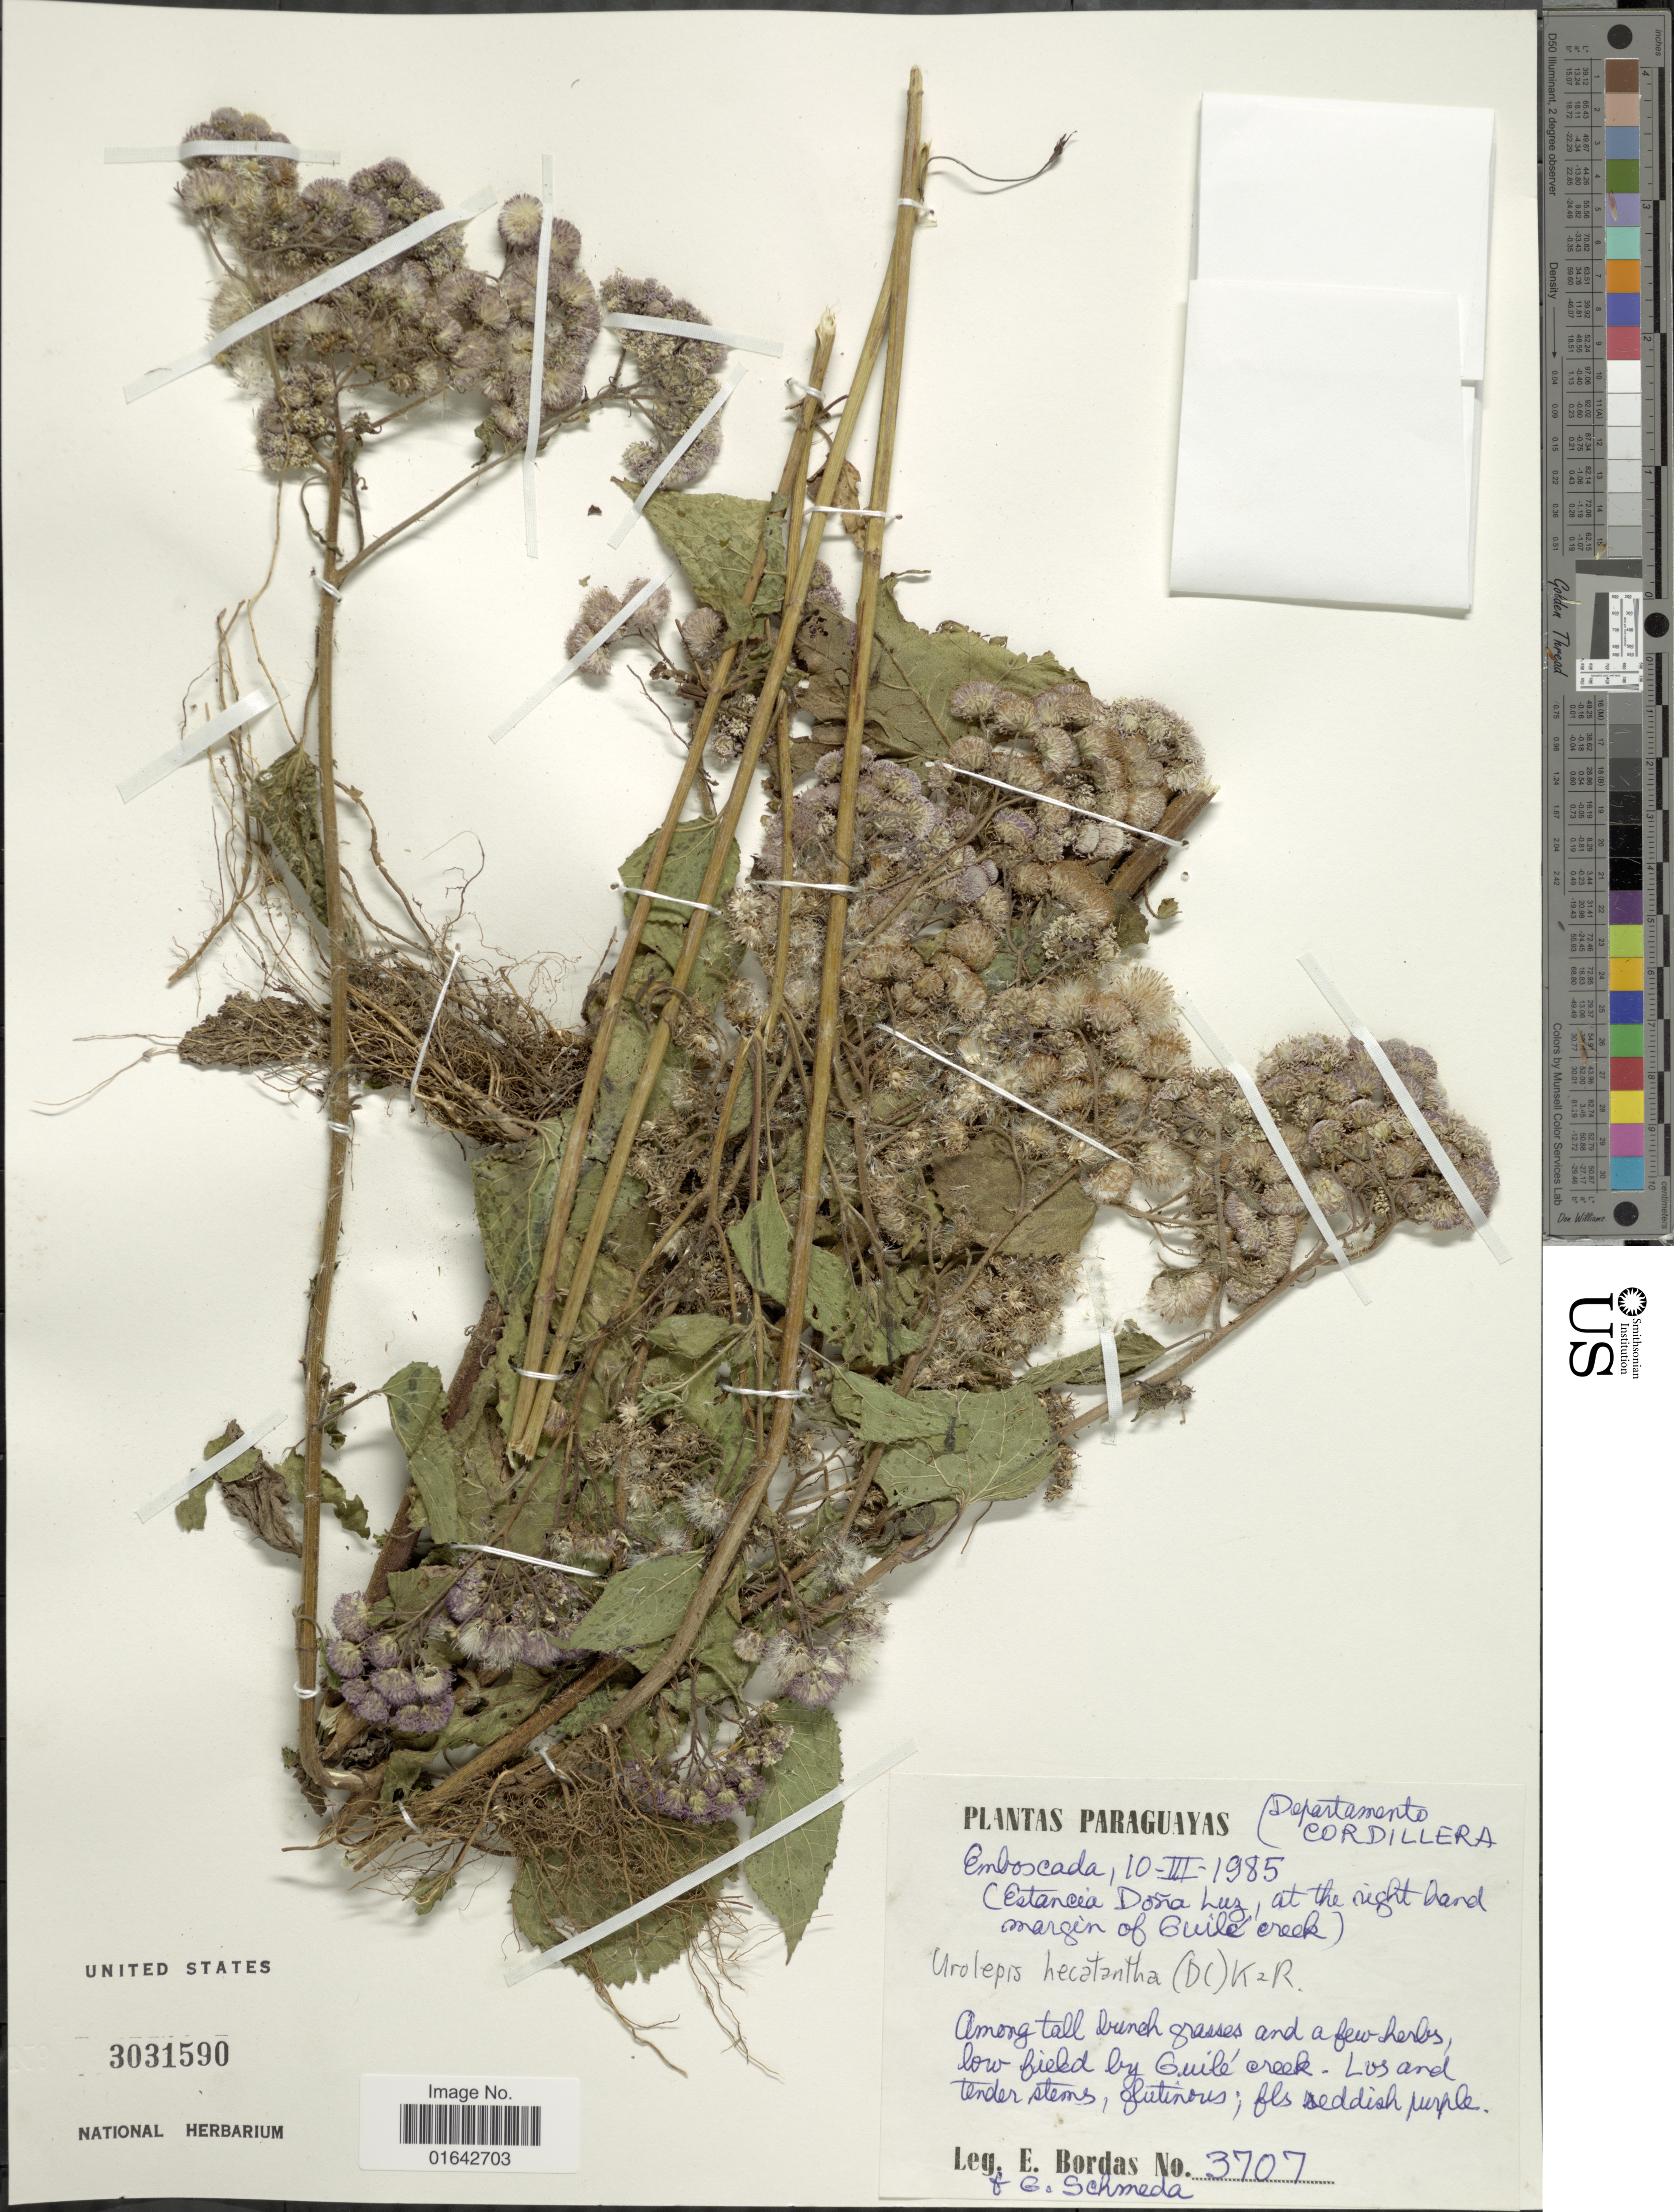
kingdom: Plantae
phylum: Tracheophyta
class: Magnoliopsida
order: Asterales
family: Asteraceae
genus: Urolepis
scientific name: Urolepis hecatantha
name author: (DC.) R.M. King & H. Rob.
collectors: E. Bordas & G. Schmeda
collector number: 3707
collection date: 1985-06-10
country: Paraguay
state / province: Cordillera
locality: Departamento Cordillera, Emboscada, Estancia Dona Luz, at the right hand margin of Guile Creek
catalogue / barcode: US 3031590